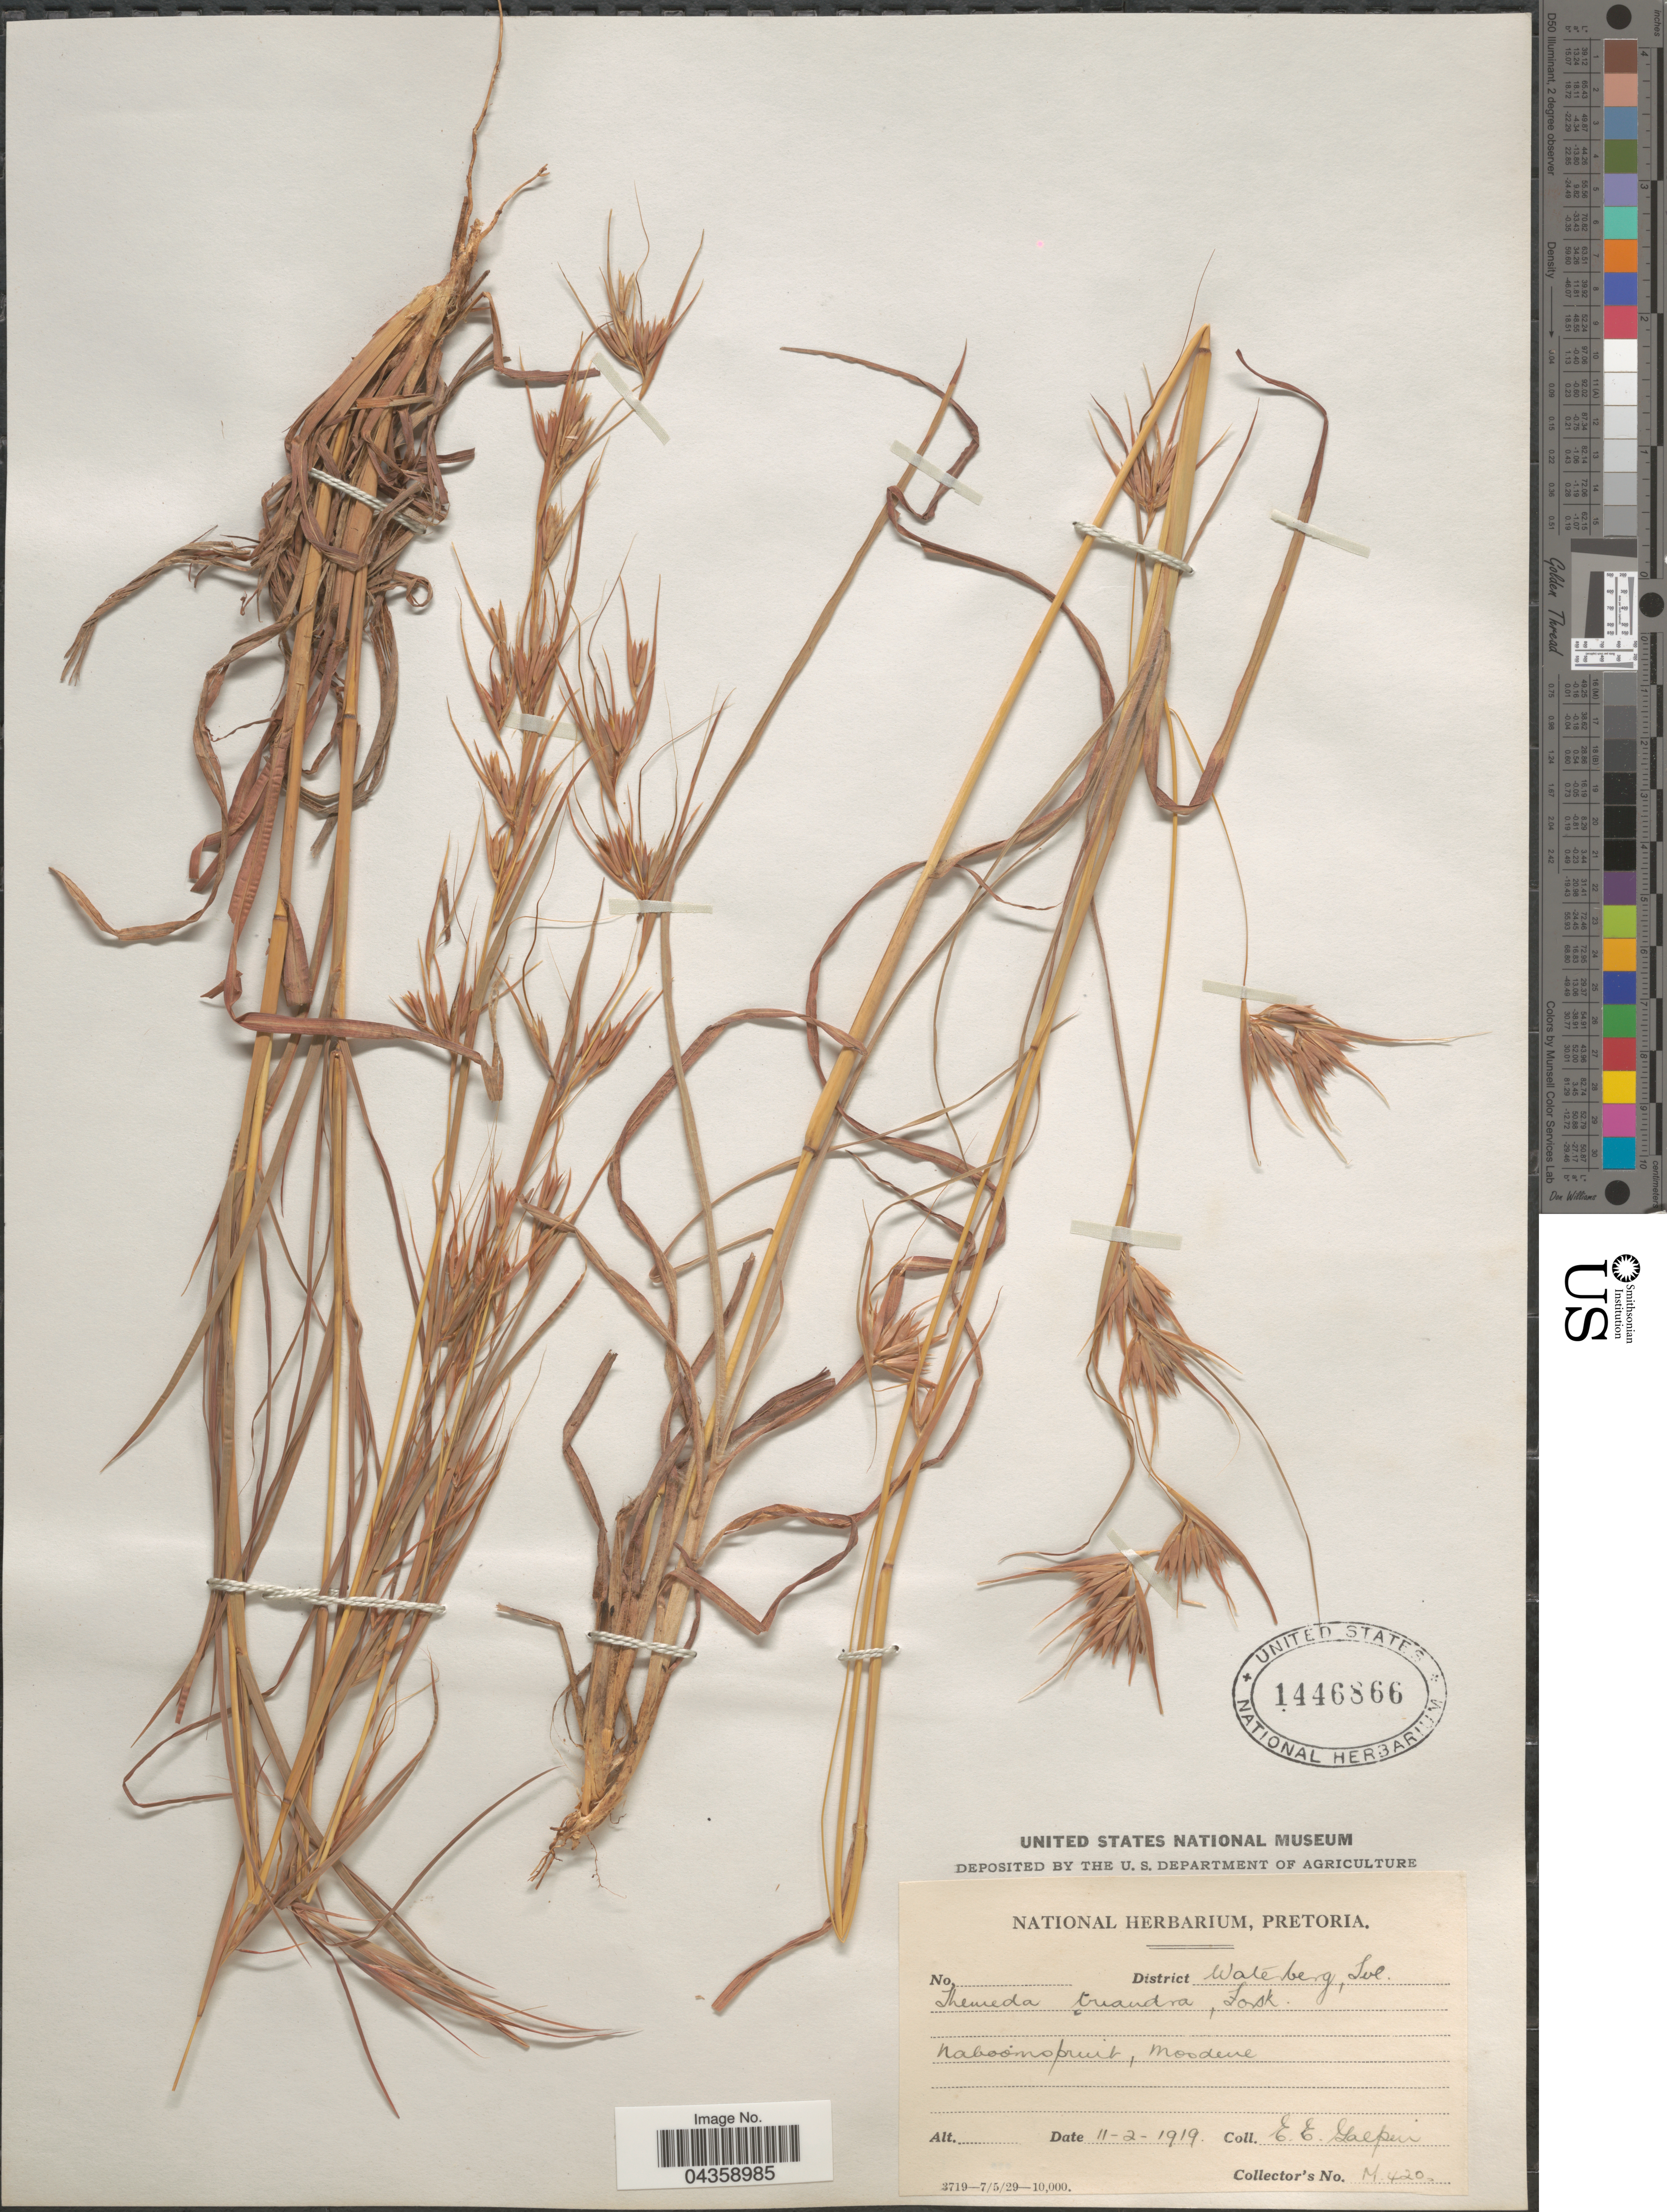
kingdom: Plantae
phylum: Tracheophyta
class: Liliopsida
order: Poales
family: Poaceae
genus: Themeda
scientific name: Themeda triandra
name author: Forssk.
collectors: E. Galpin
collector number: M420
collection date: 1919-02-11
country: South Africa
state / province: Limpopo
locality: District Waterberg, Tvl. Naboomspruit, Moodene.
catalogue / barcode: US 1446866